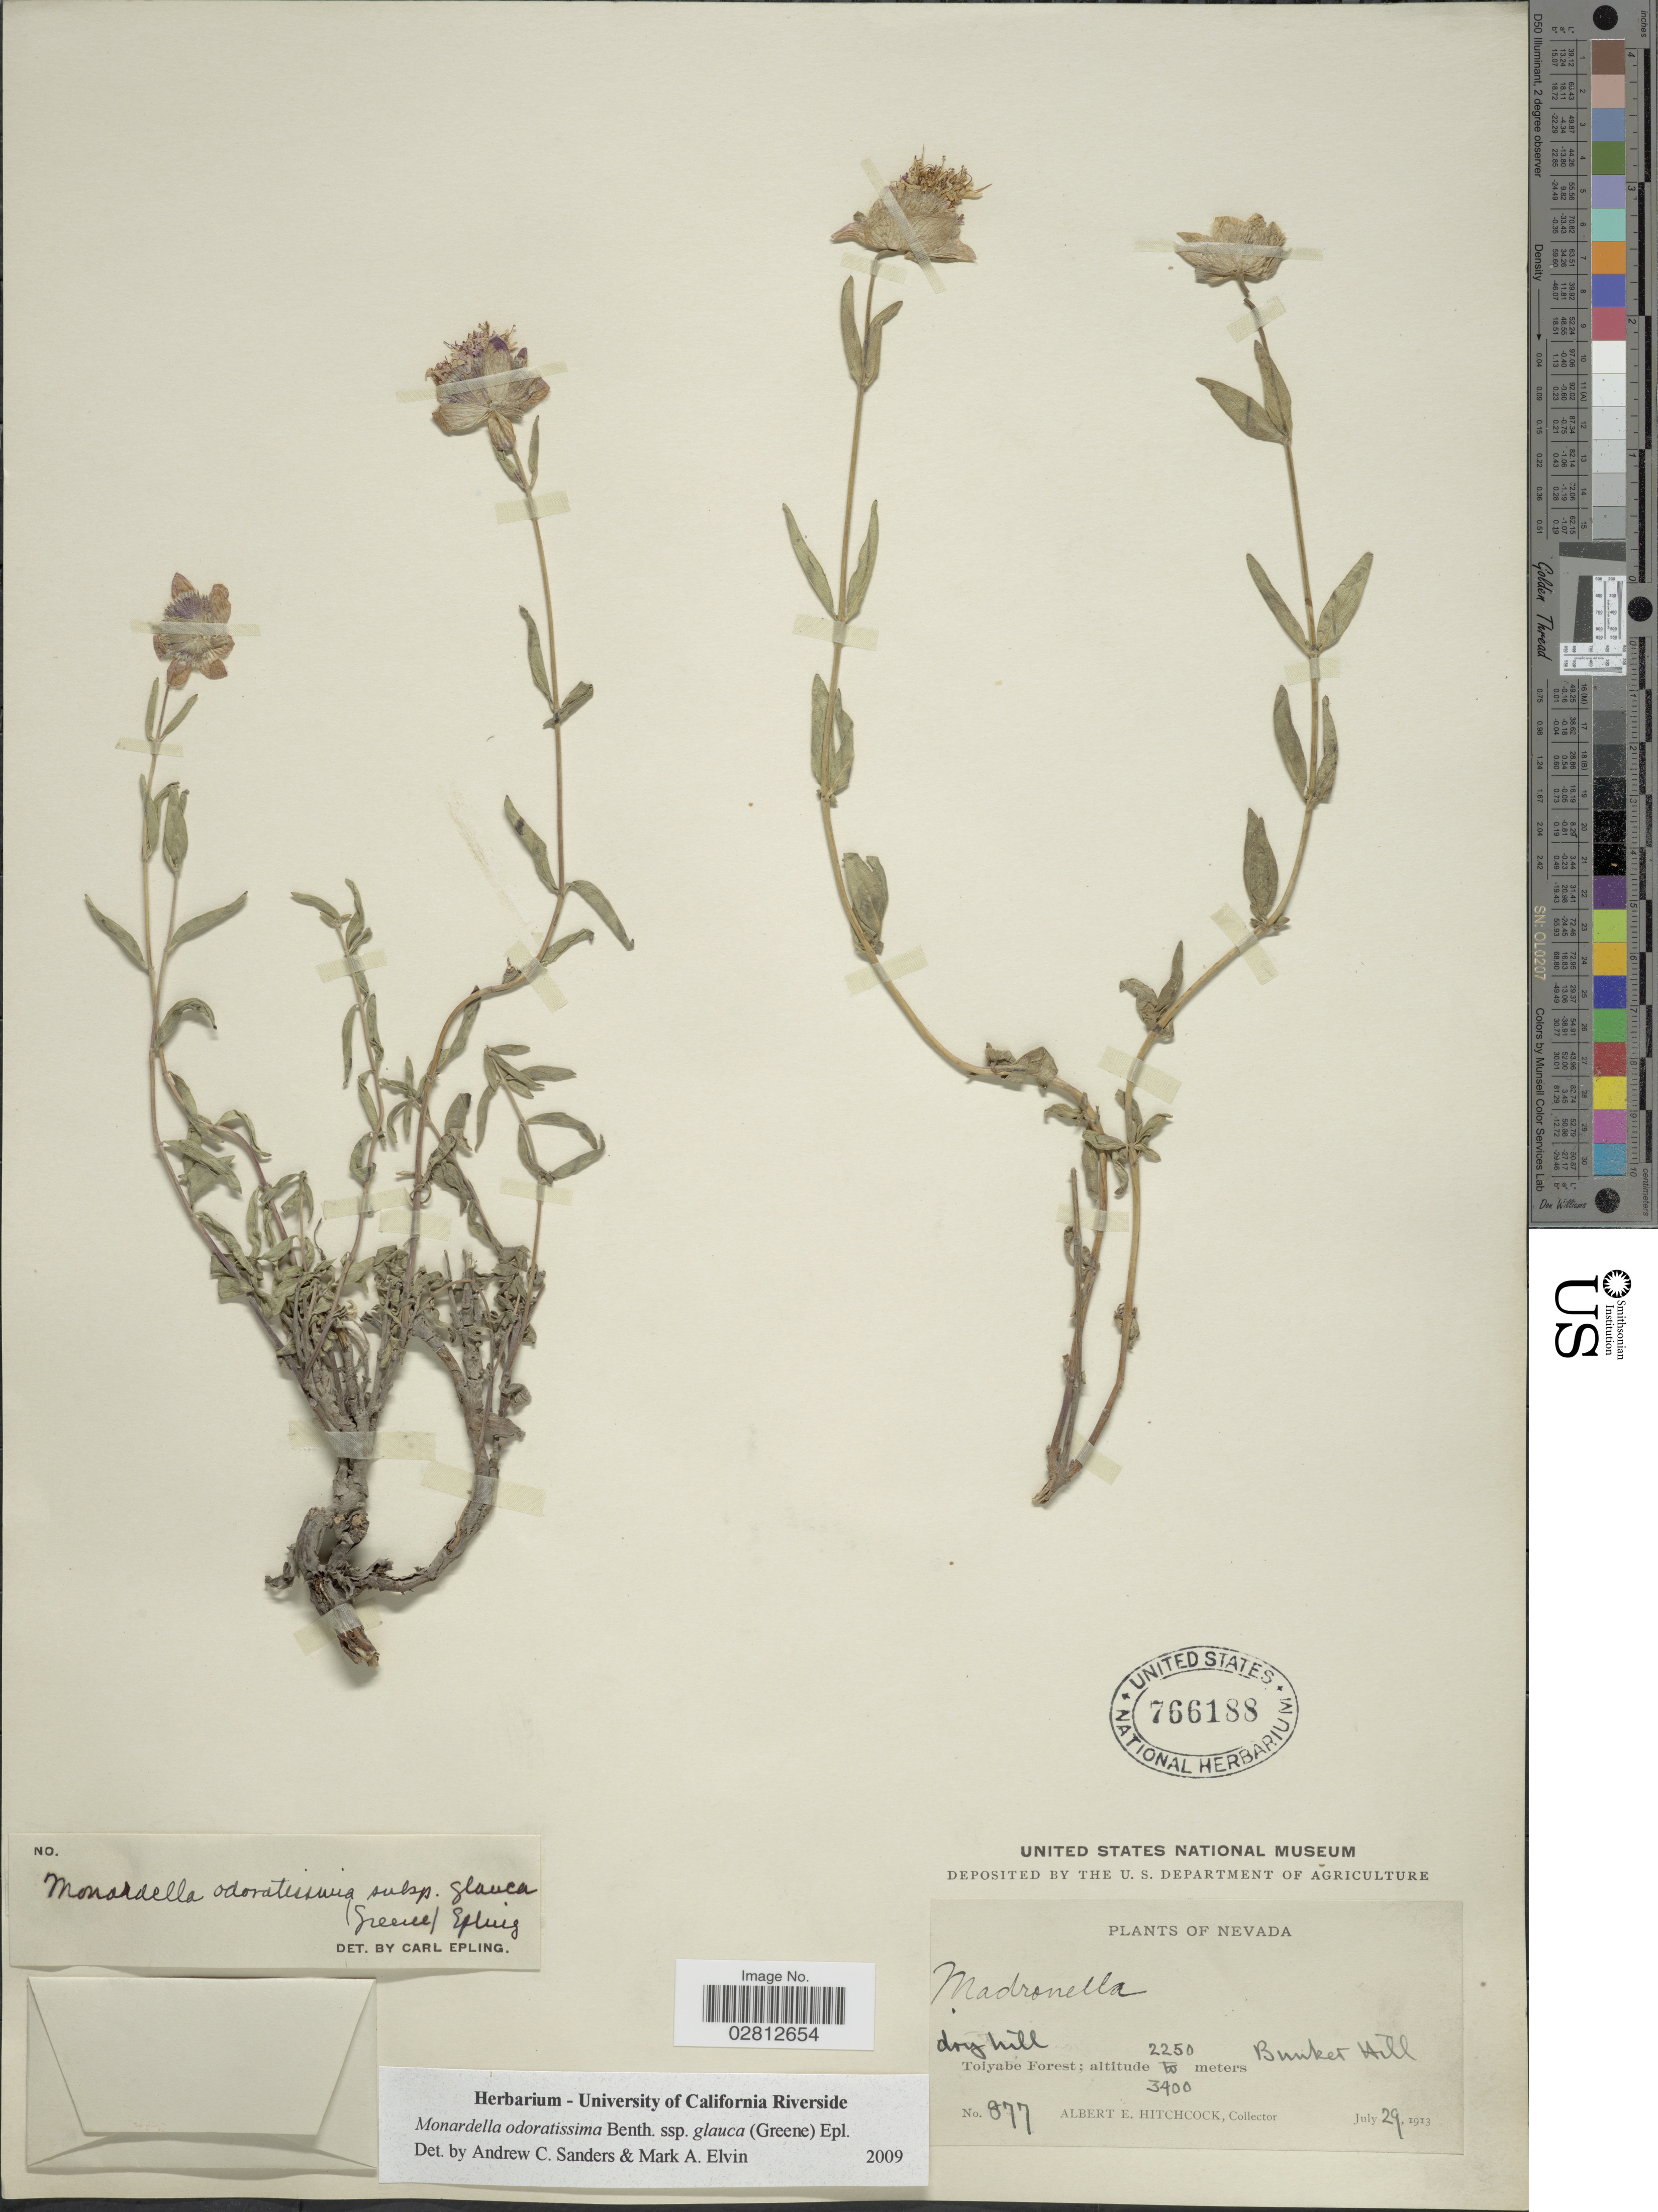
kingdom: Plantae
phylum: Tracheophyta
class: Magnoliopsida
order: Lamiales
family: Lamiaceae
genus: Monardella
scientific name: Monardella odoratissima subsp. glauca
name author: (Greene) Epling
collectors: A. Hitchcock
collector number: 877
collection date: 1913-07-29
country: United States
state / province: Nevada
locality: Toiyabe Forest, Bunker Hill.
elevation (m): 2250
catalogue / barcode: US 766188